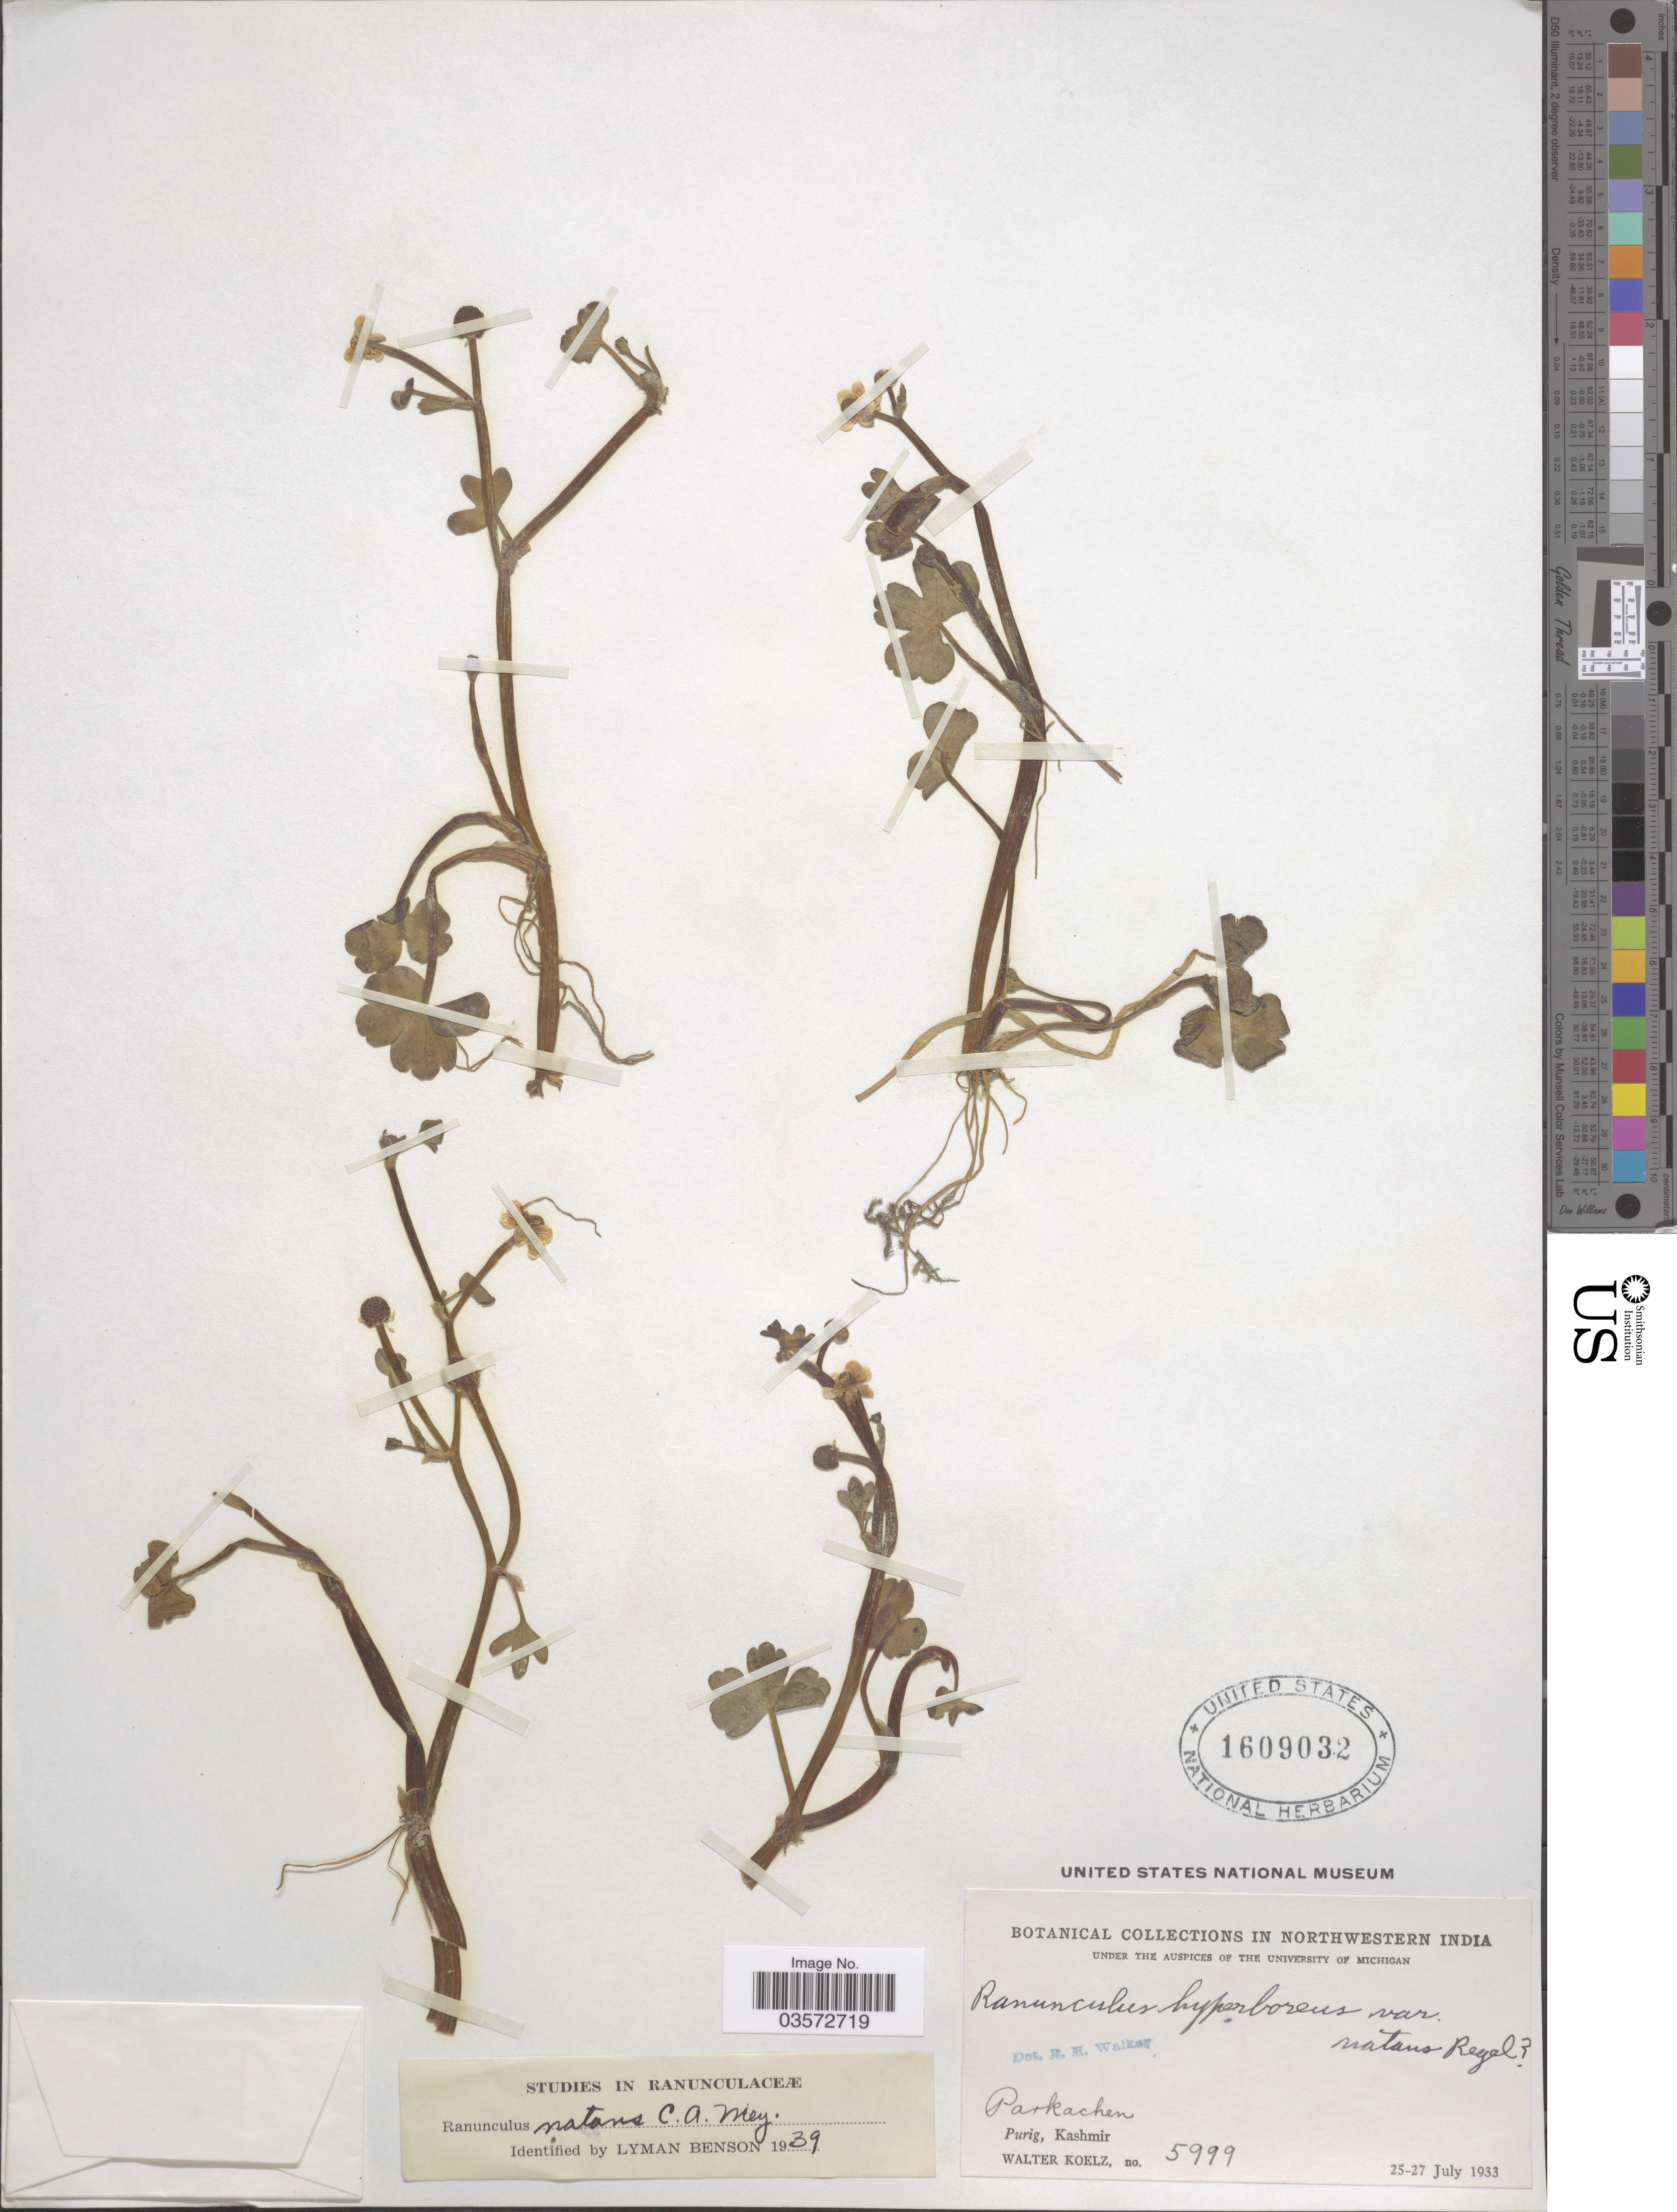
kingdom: Plantae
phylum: Tracheophyta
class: Magnoliopsida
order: Ranunculales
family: Ranunculaceae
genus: Ranunculus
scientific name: Ranunculus natans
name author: C.A. Mey.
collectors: W. N. Koelz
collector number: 5999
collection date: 1933-07-25/1933-07-27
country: India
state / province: Jammu and Kashmir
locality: In Northwestern India. Parkachen. Purig, Kashmir.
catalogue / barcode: US 1609032